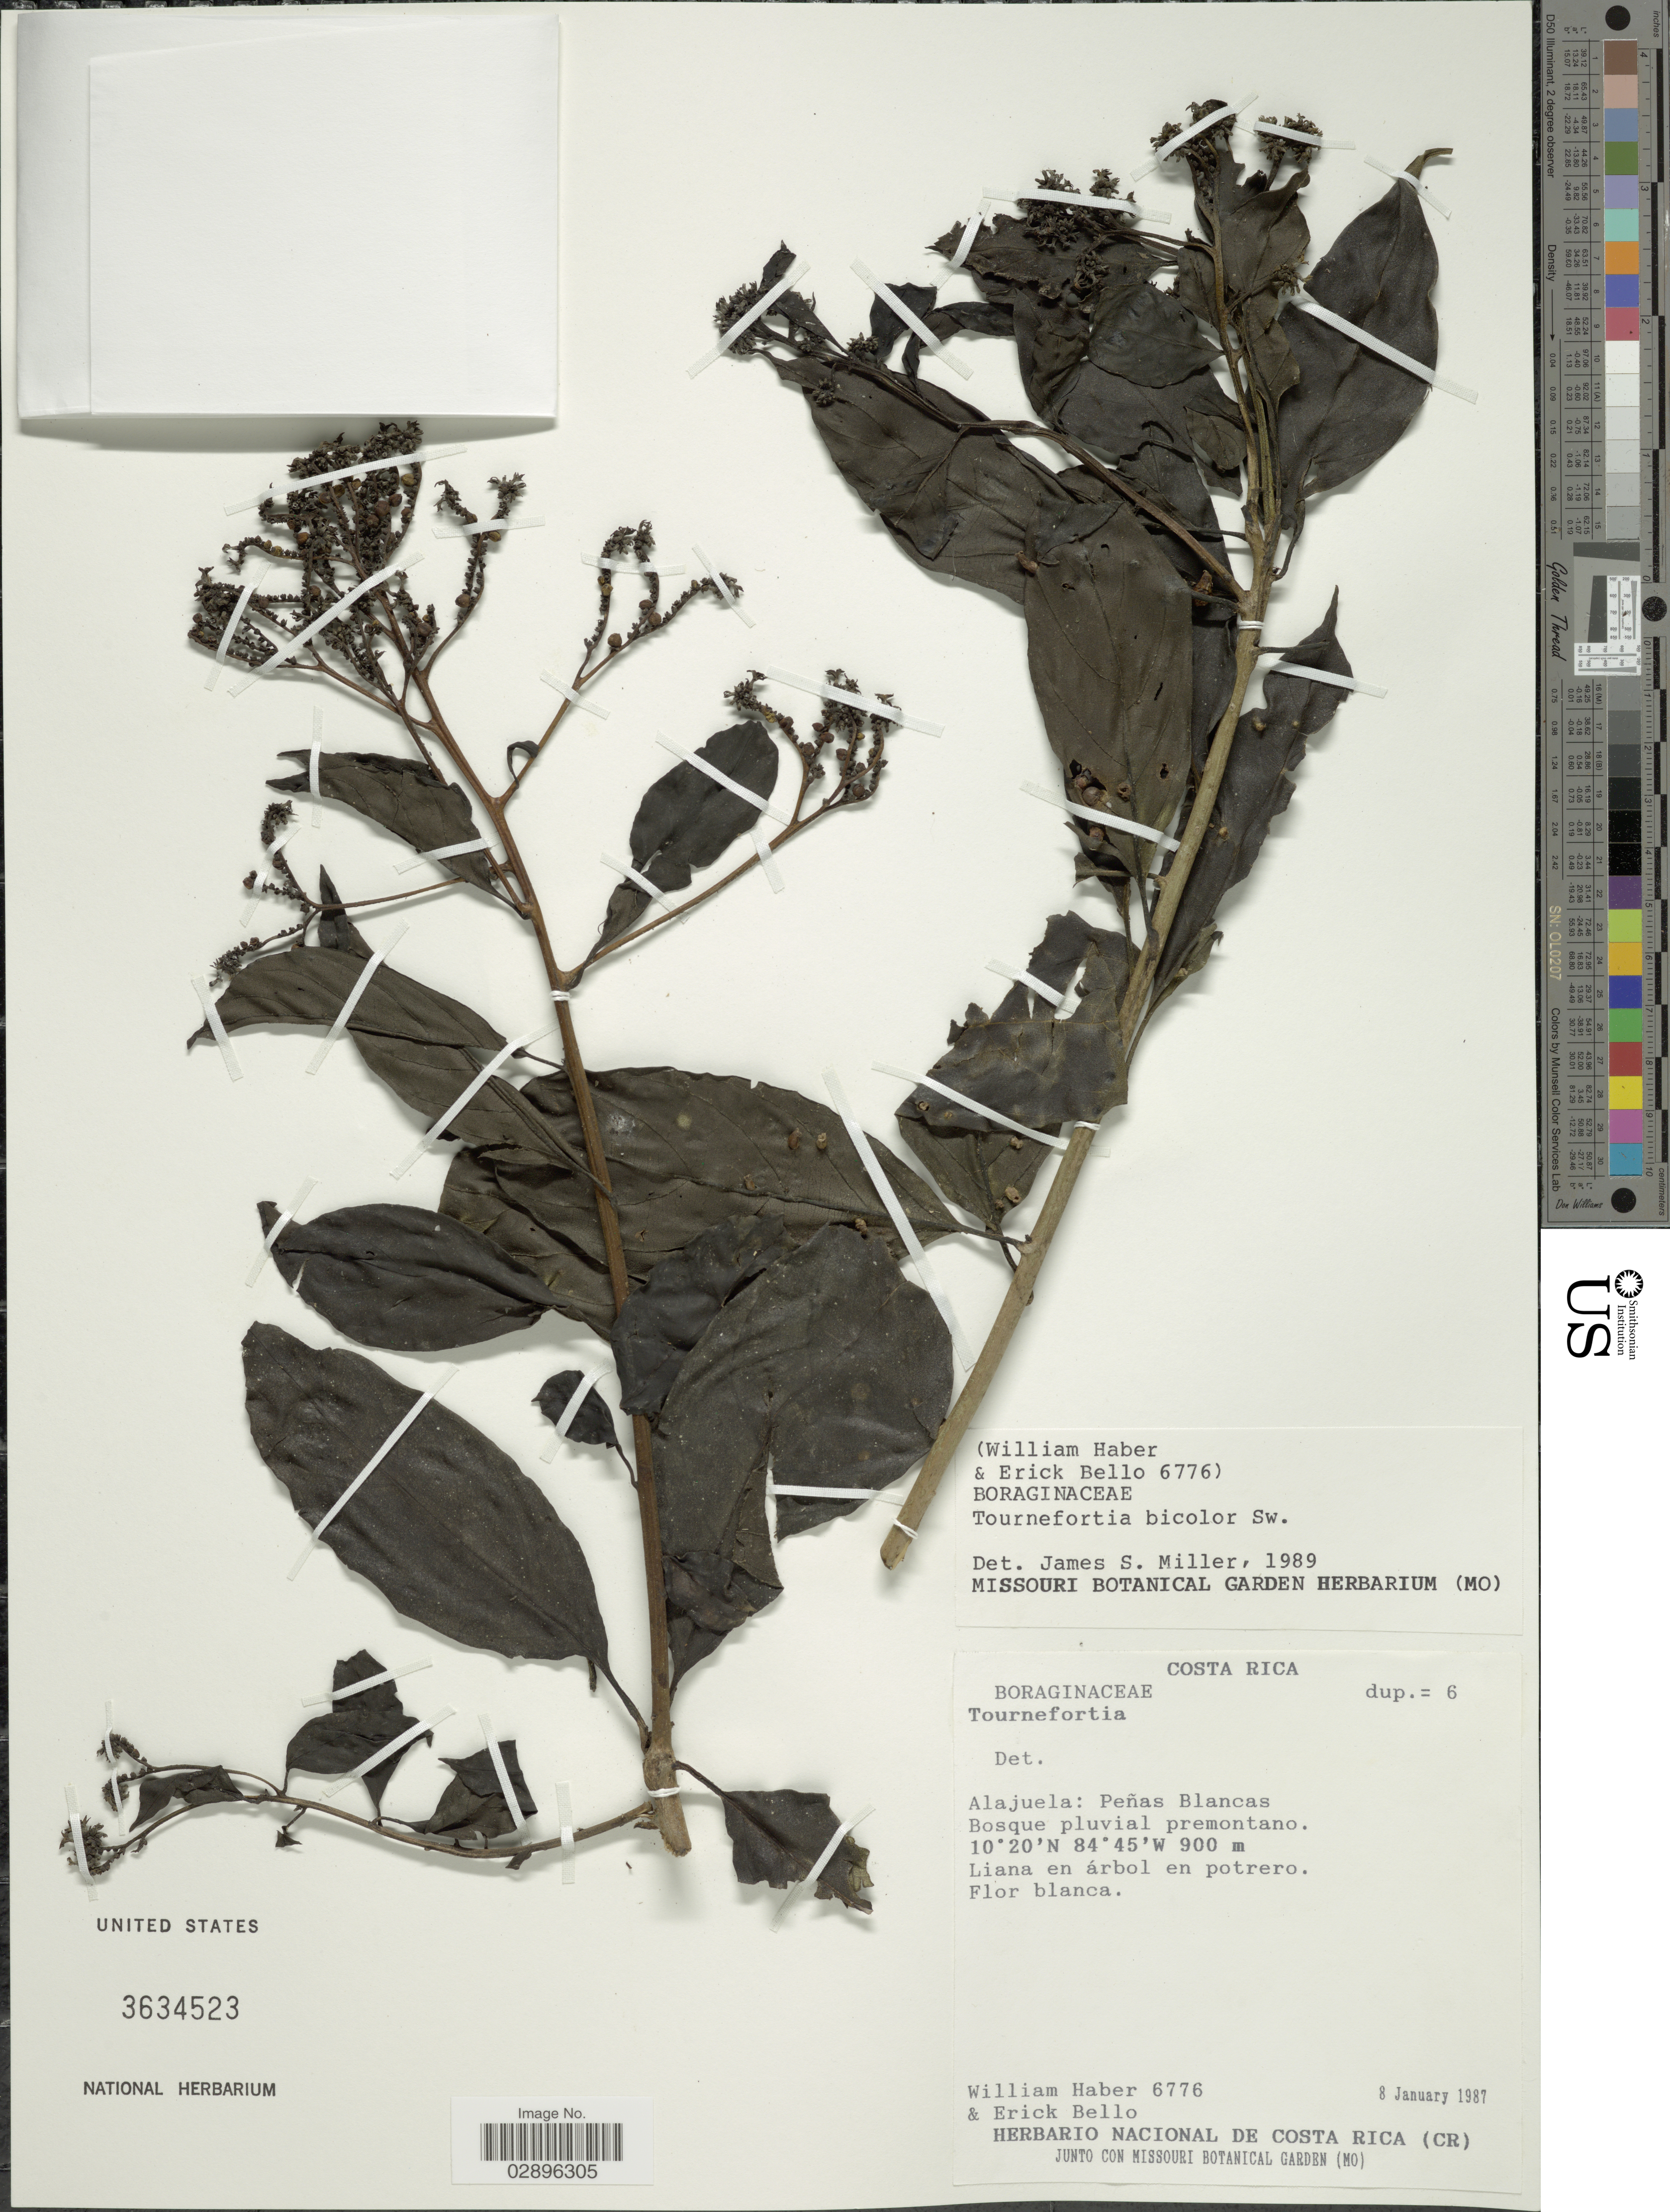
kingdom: Plantae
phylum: Tracheophyta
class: Magnoliopsida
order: Boraginales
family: Heliotropiaceae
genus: Tournefortia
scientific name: Tournefortia bicolor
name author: Sw.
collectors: W. Haber & E. Bello C.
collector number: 6776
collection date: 1987-01-08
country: Costa Rica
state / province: Alajuela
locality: Peñas Blancas. Bosque pluvial premontano.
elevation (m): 900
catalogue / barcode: US 3634523